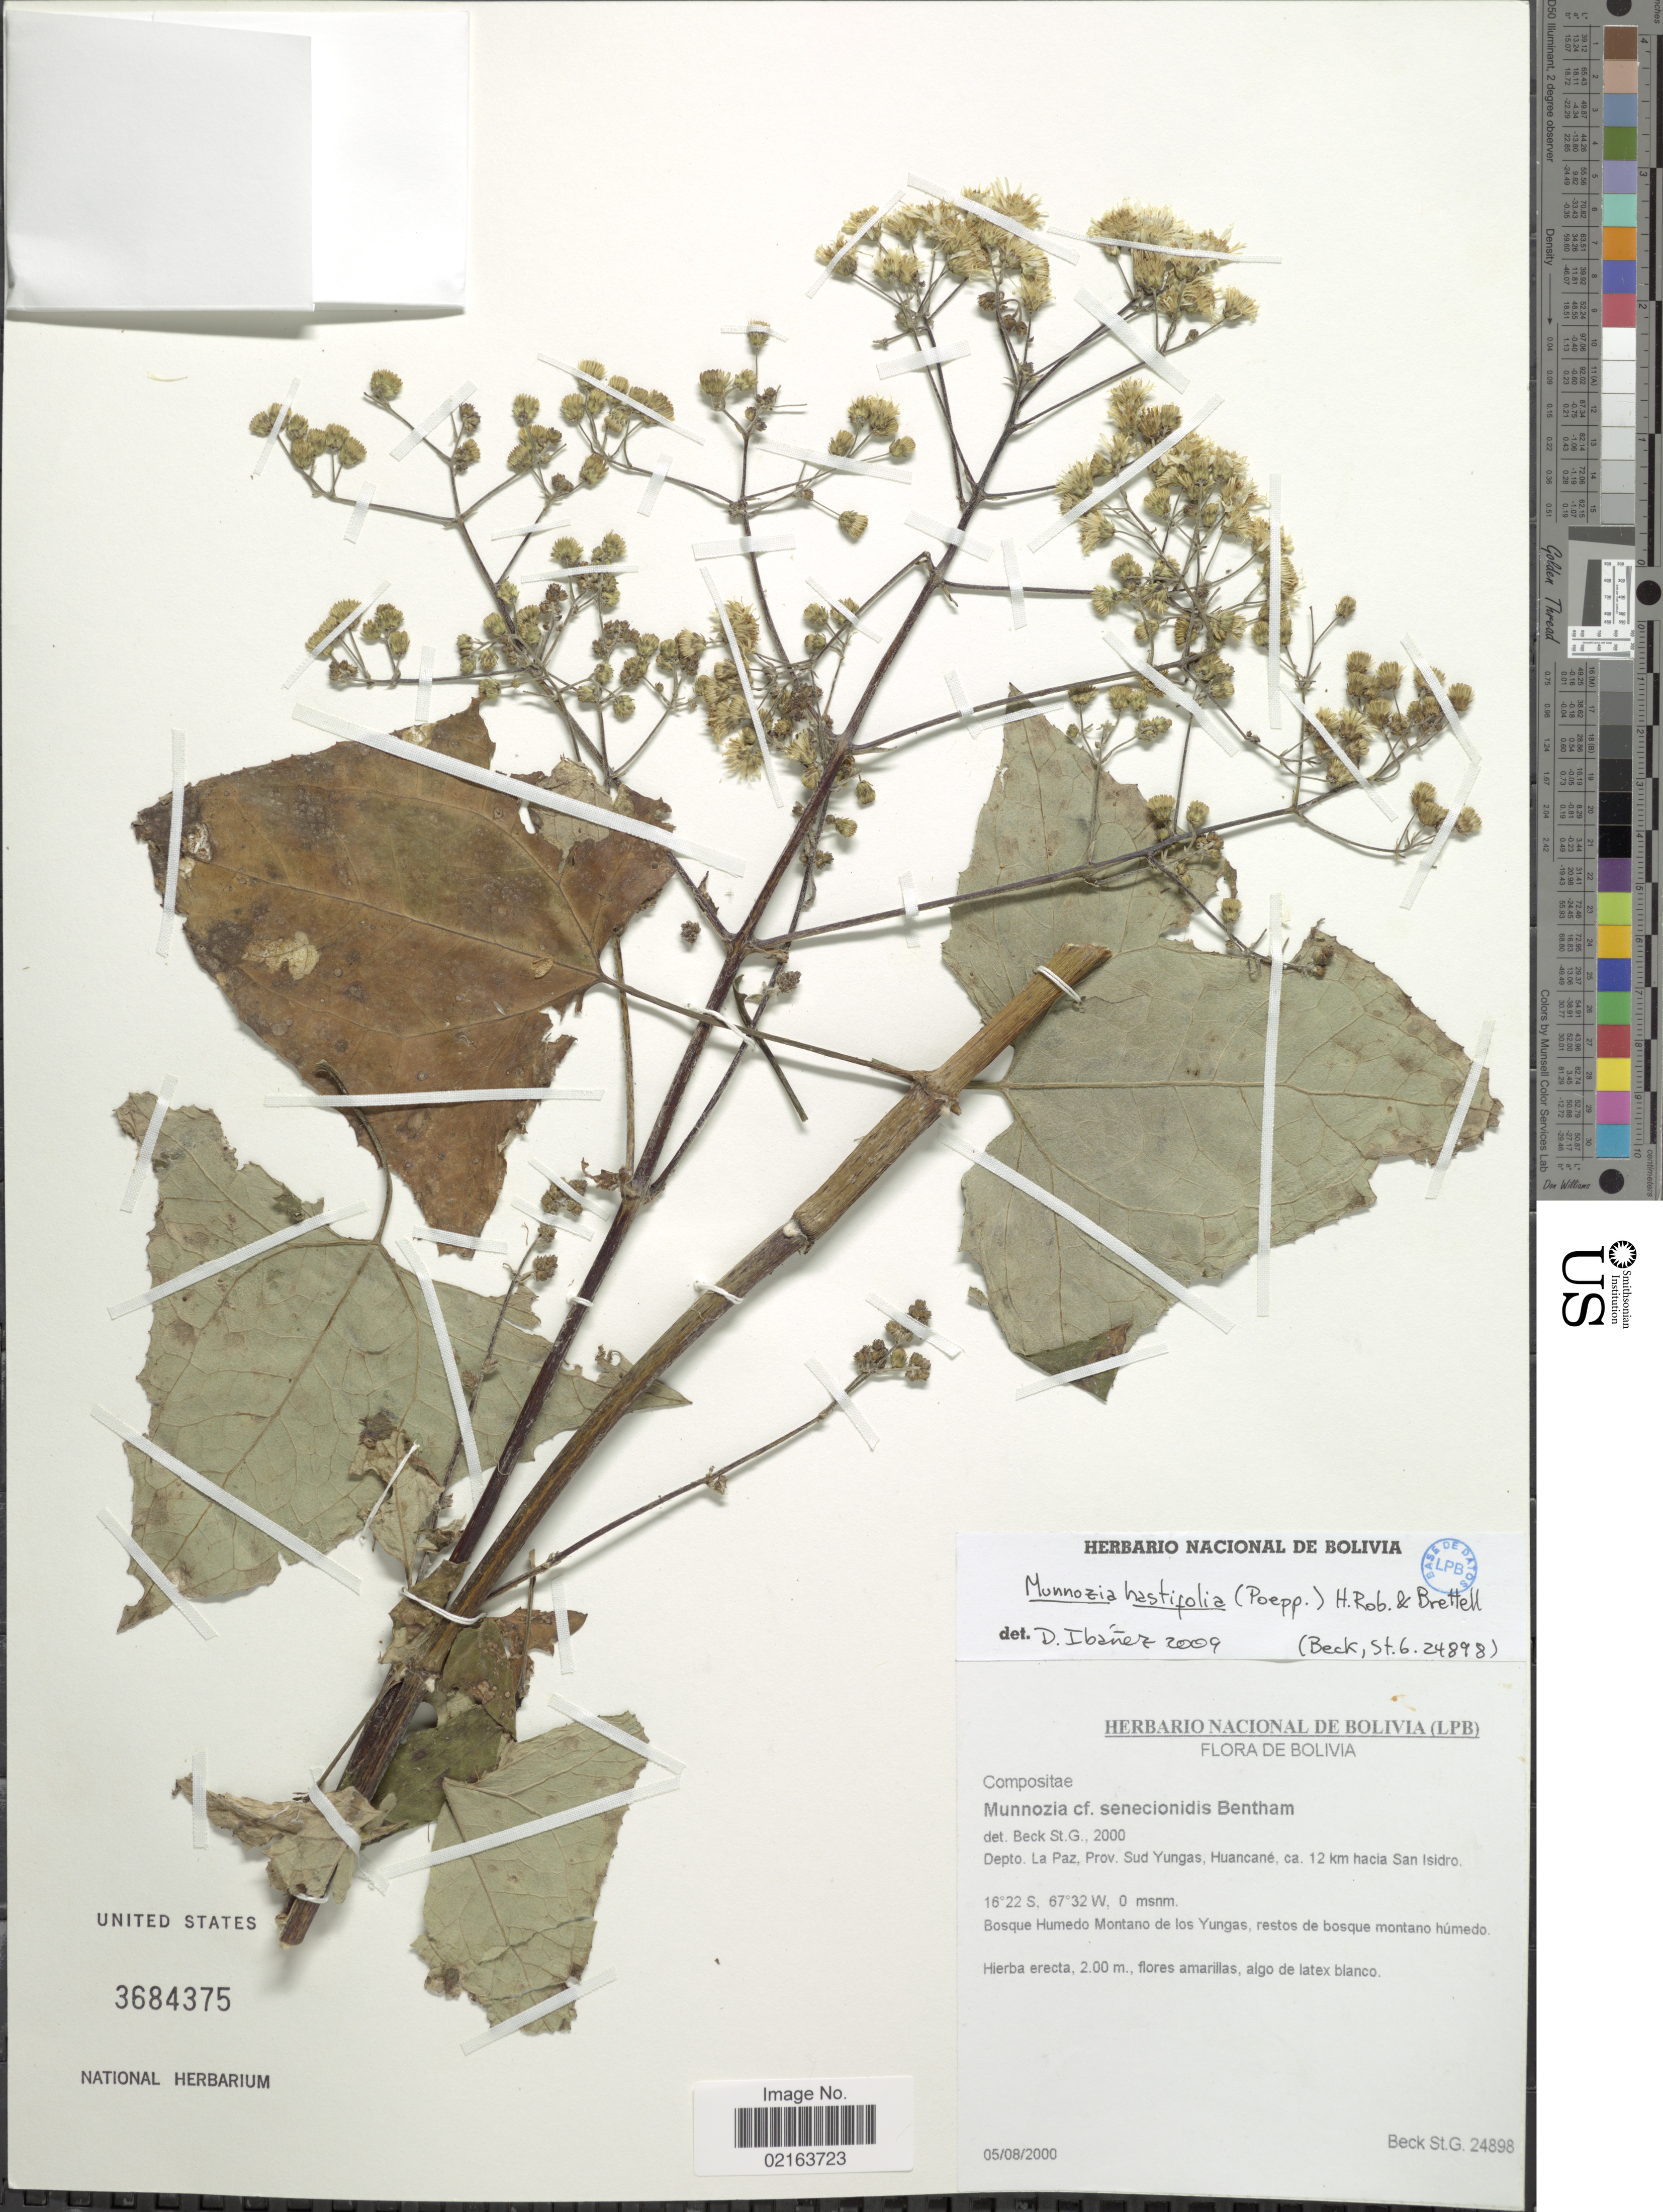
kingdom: Plantae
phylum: Tracheophyta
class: Magnoliopsida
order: Asterales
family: Asteraceae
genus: Munnozia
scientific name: Munnozia hastifolia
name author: (Poepp.) H. Rob. & Brettell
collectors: S. G. Beck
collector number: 24898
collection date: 2000-08-05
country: Bolivia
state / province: La Paz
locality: Depto. La Paz, Prov. Sud Yungas, Huancane, 12 km hacia San Isidro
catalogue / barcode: US 3684375